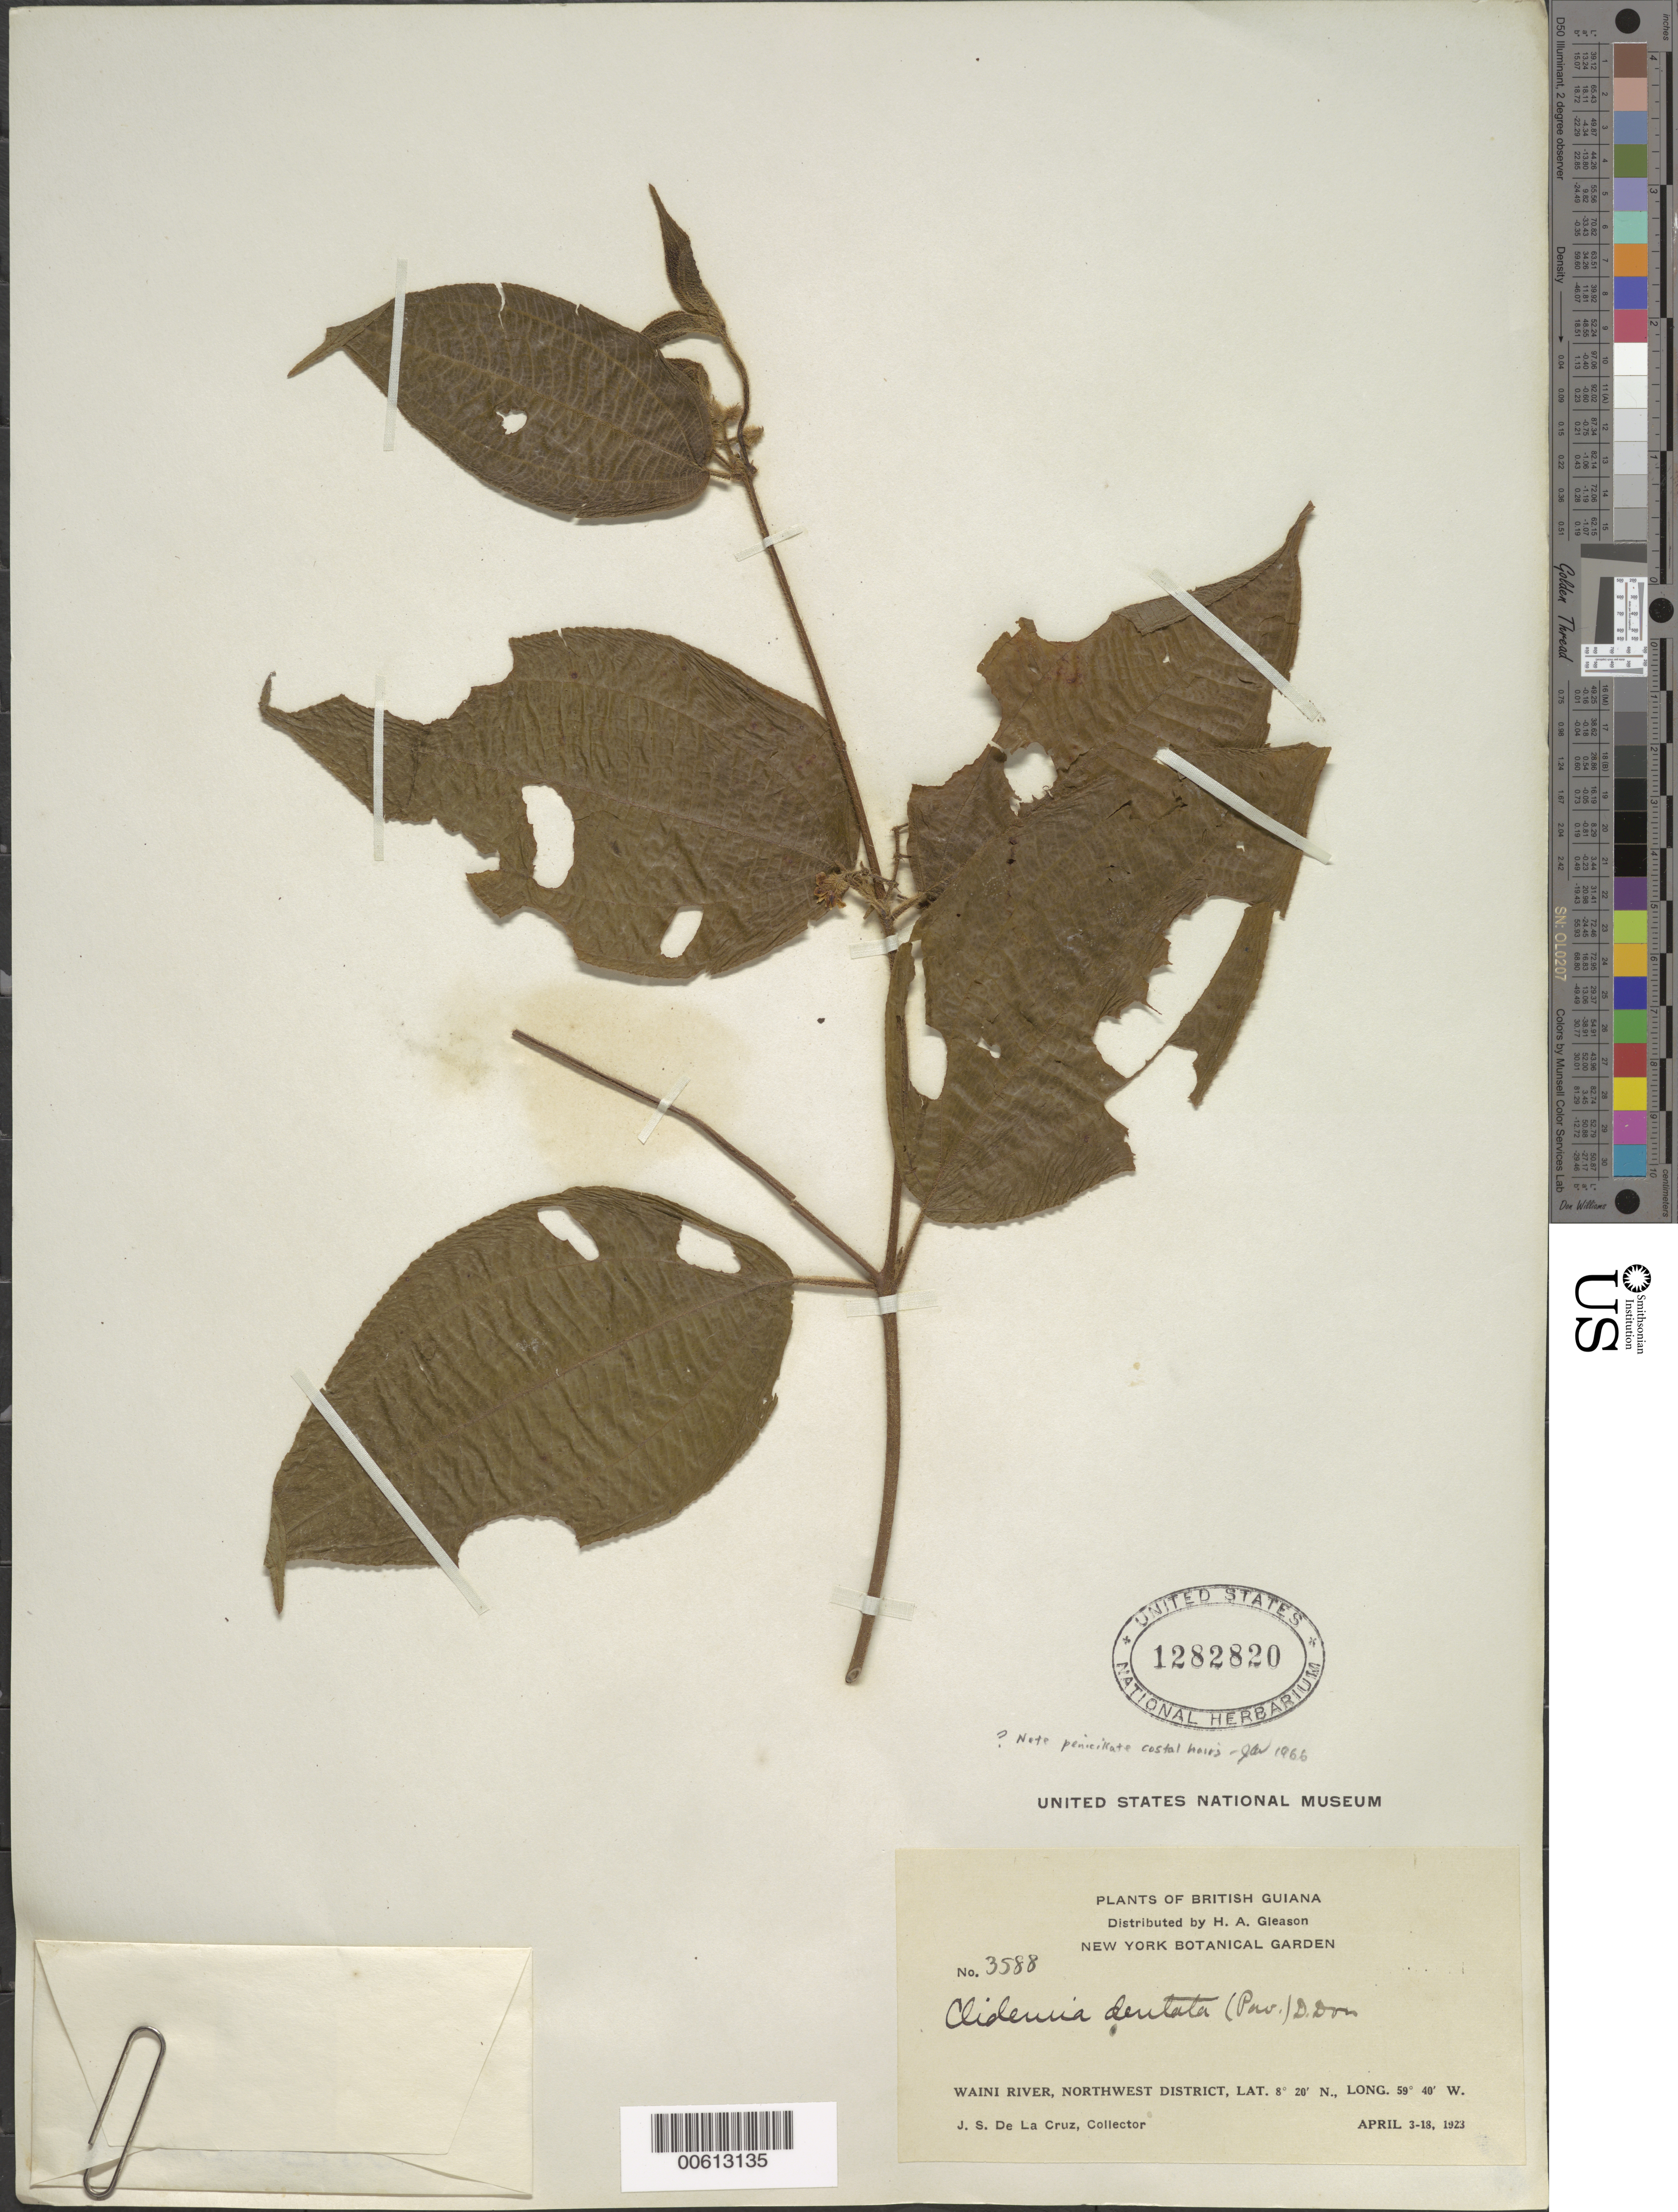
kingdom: Plantae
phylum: Tracheophyta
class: Magnoliopsida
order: Myrtales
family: Melastomataceae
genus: Clidemia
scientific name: Clidemia dentata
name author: D. Don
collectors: J. S. de la Cruz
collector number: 3588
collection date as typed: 3-Apr-23 to 18-Apr-23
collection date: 1923-04-03/1923-04-18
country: Guyana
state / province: Barima-Waini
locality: Waini R., NW District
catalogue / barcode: US 1282820